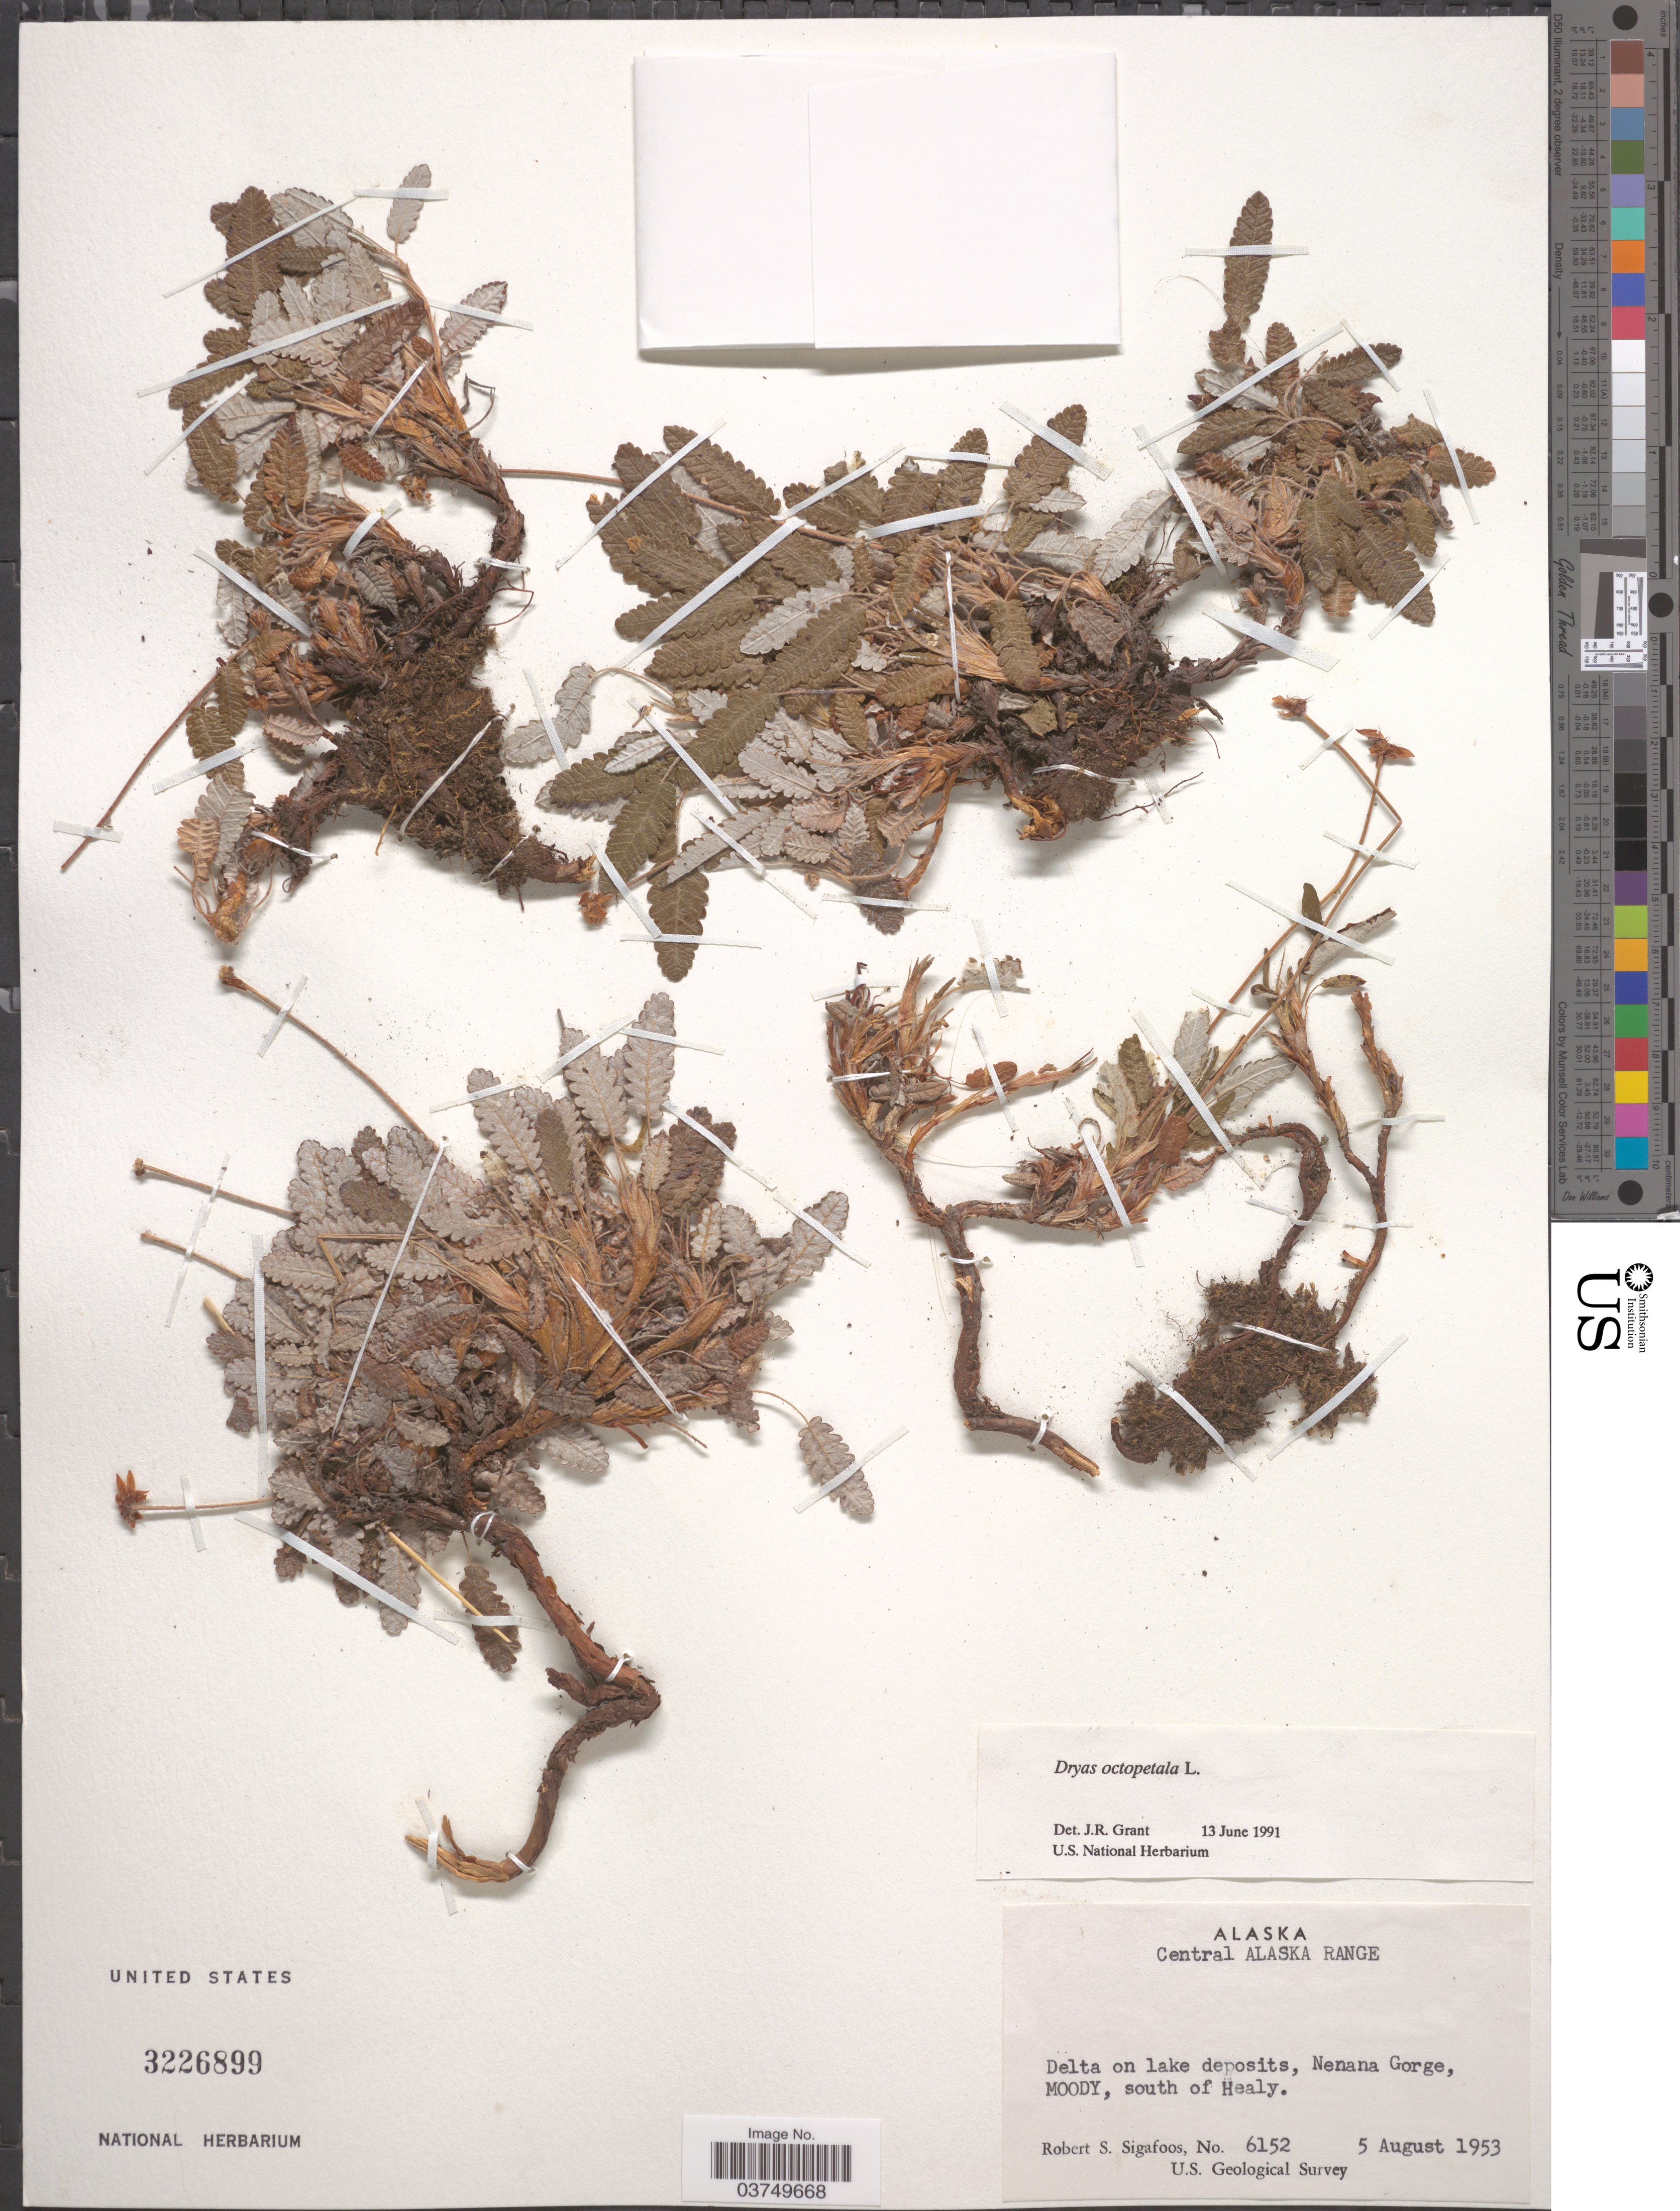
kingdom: Plantae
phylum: Tracheophyta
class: Magnoliopsida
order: Rosales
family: Rosaceae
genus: Dryas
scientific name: Dryas octopetala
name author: L.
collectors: R. Sigafoos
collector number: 6152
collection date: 1953-08-05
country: United States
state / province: Alaska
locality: Central Alaska Range. Delta on lake deposits, Nenana Gorge, Moody, south of Healy.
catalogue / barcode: US 3226899